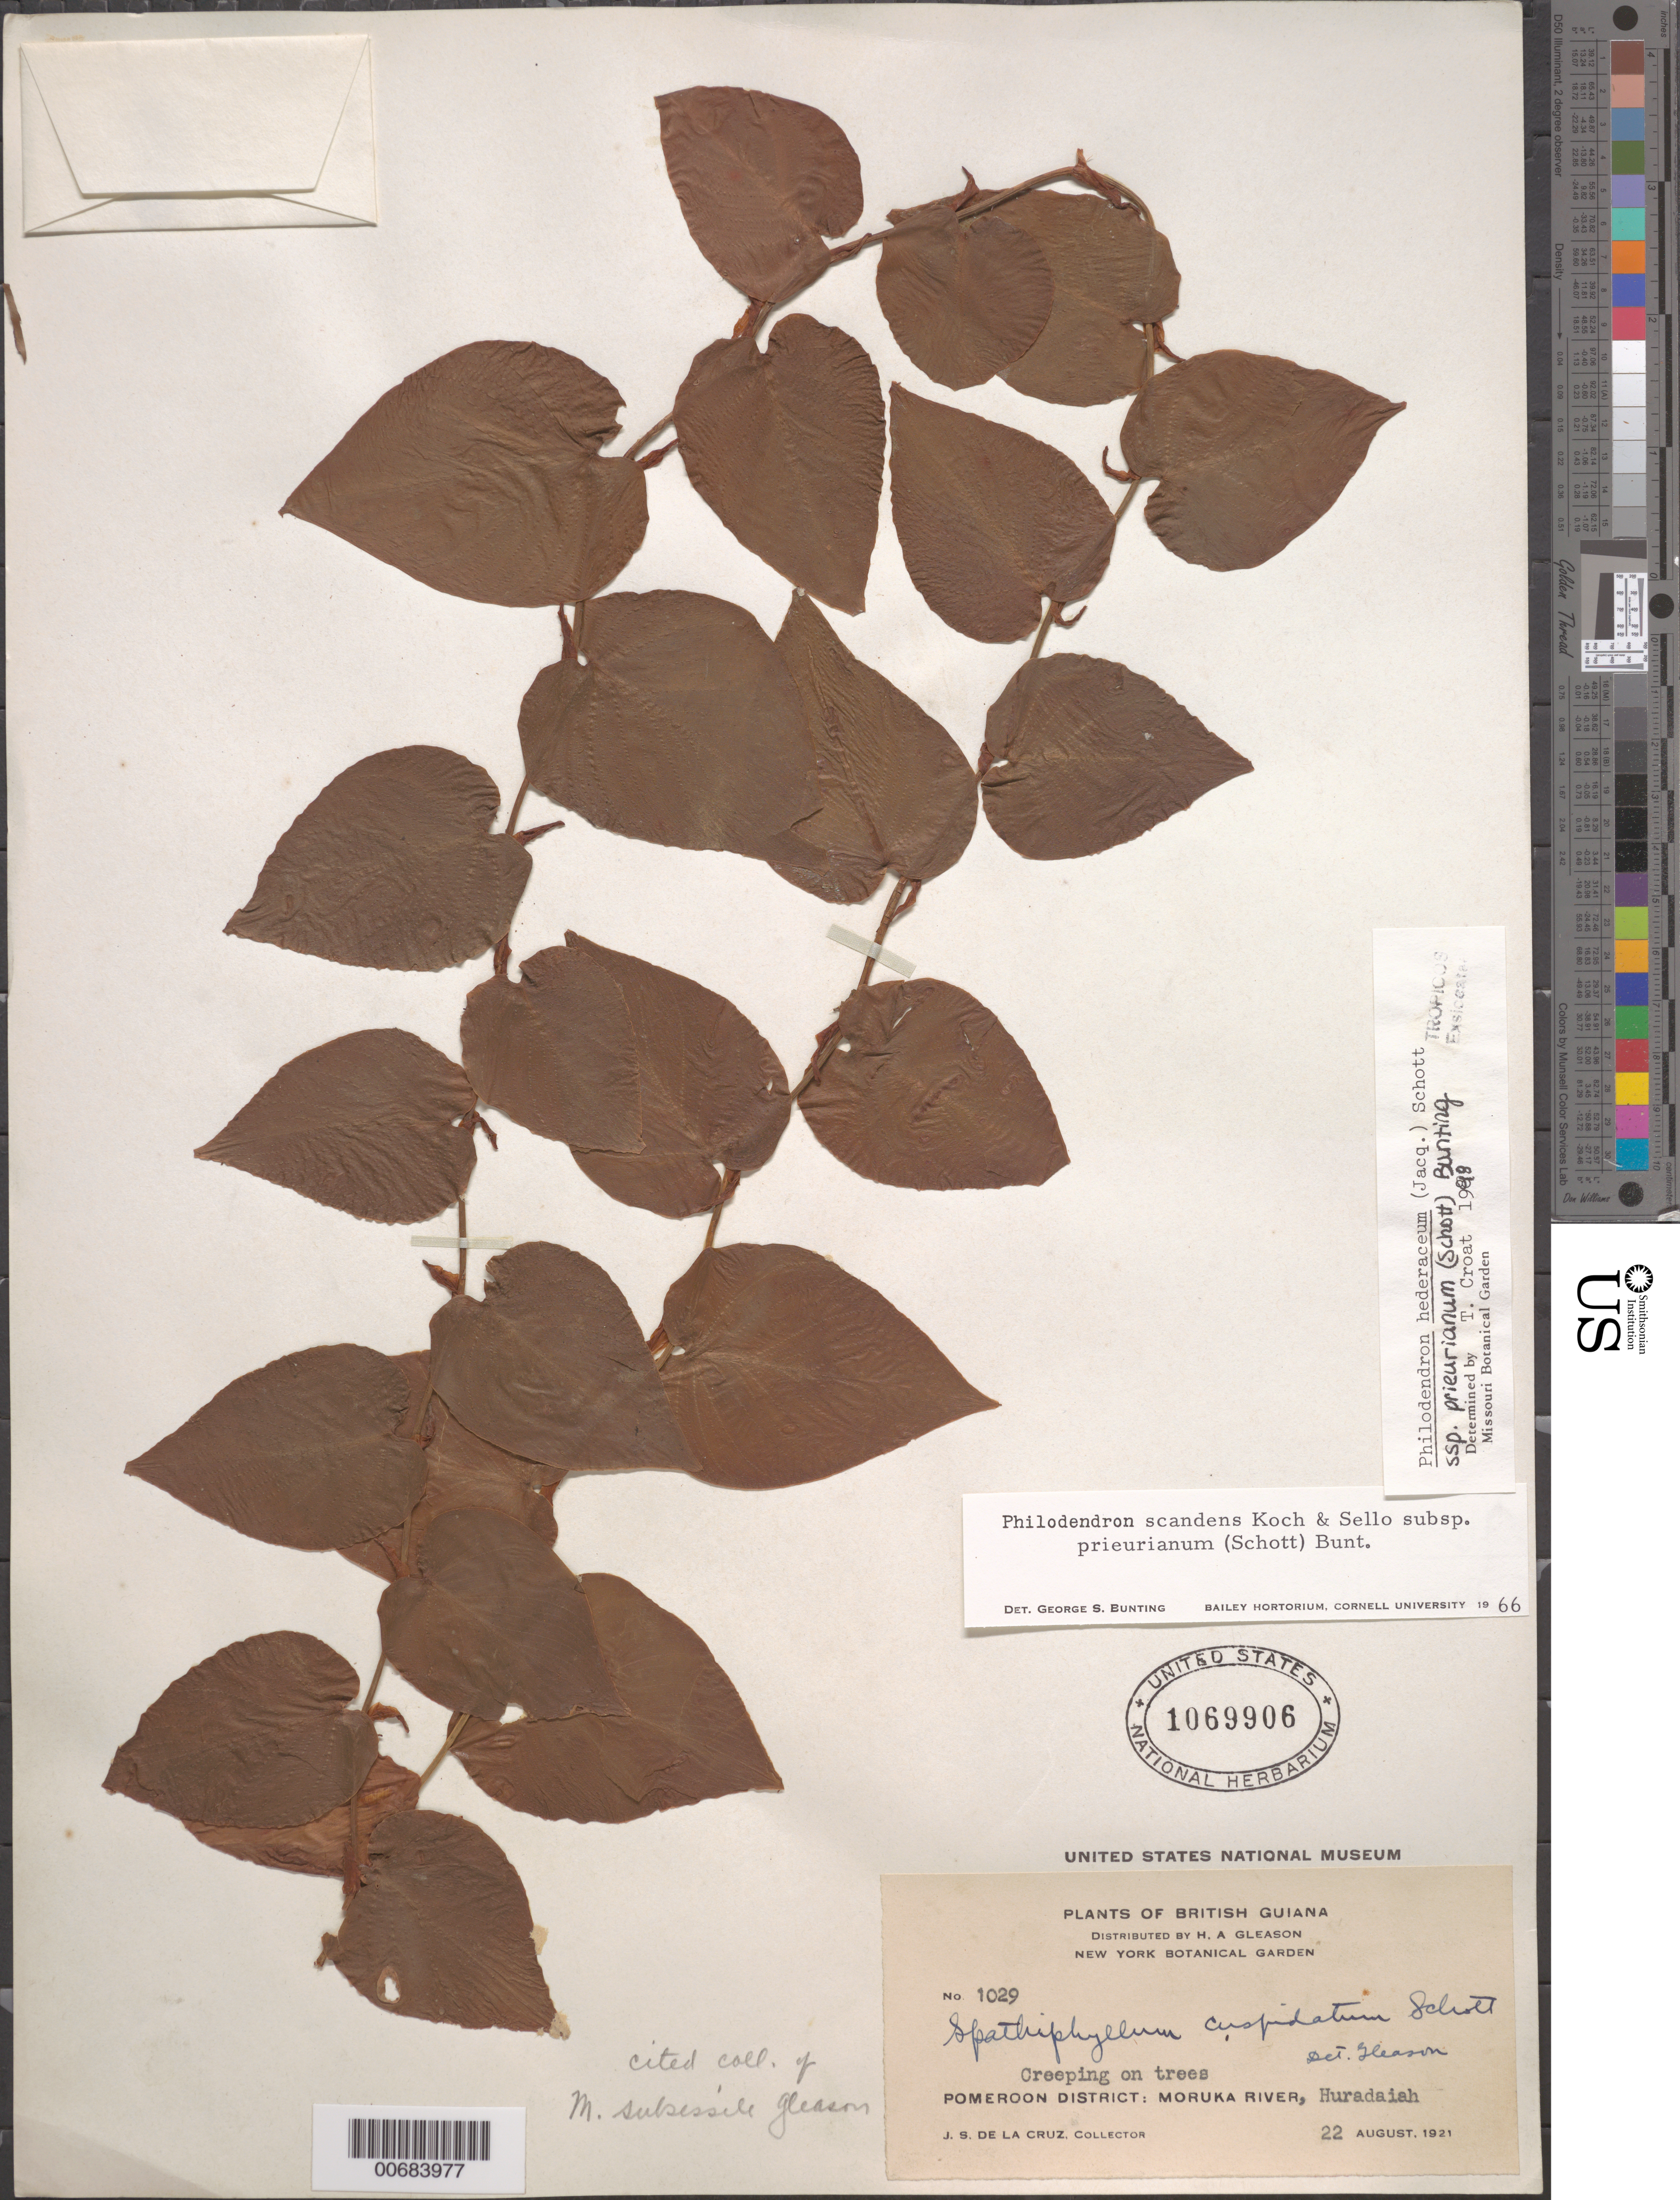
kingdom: Plantae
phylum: Tracheophyta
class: Liliopsida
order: Alismatales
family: Araceae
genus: Philodendron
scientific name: Philodendron hederaceum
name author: (Jacq.) Schott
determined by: Croat, Thomas B., Missouri Botanical Garden (MO)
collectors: J. S. de la Cruz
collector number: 1029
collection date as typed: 22-Aug-21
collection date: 1921-08-22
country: Guyana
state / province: Barima-Waini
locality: Moruka R., Huradaiah; Pomeroon Dist.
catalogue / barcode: US 1069906